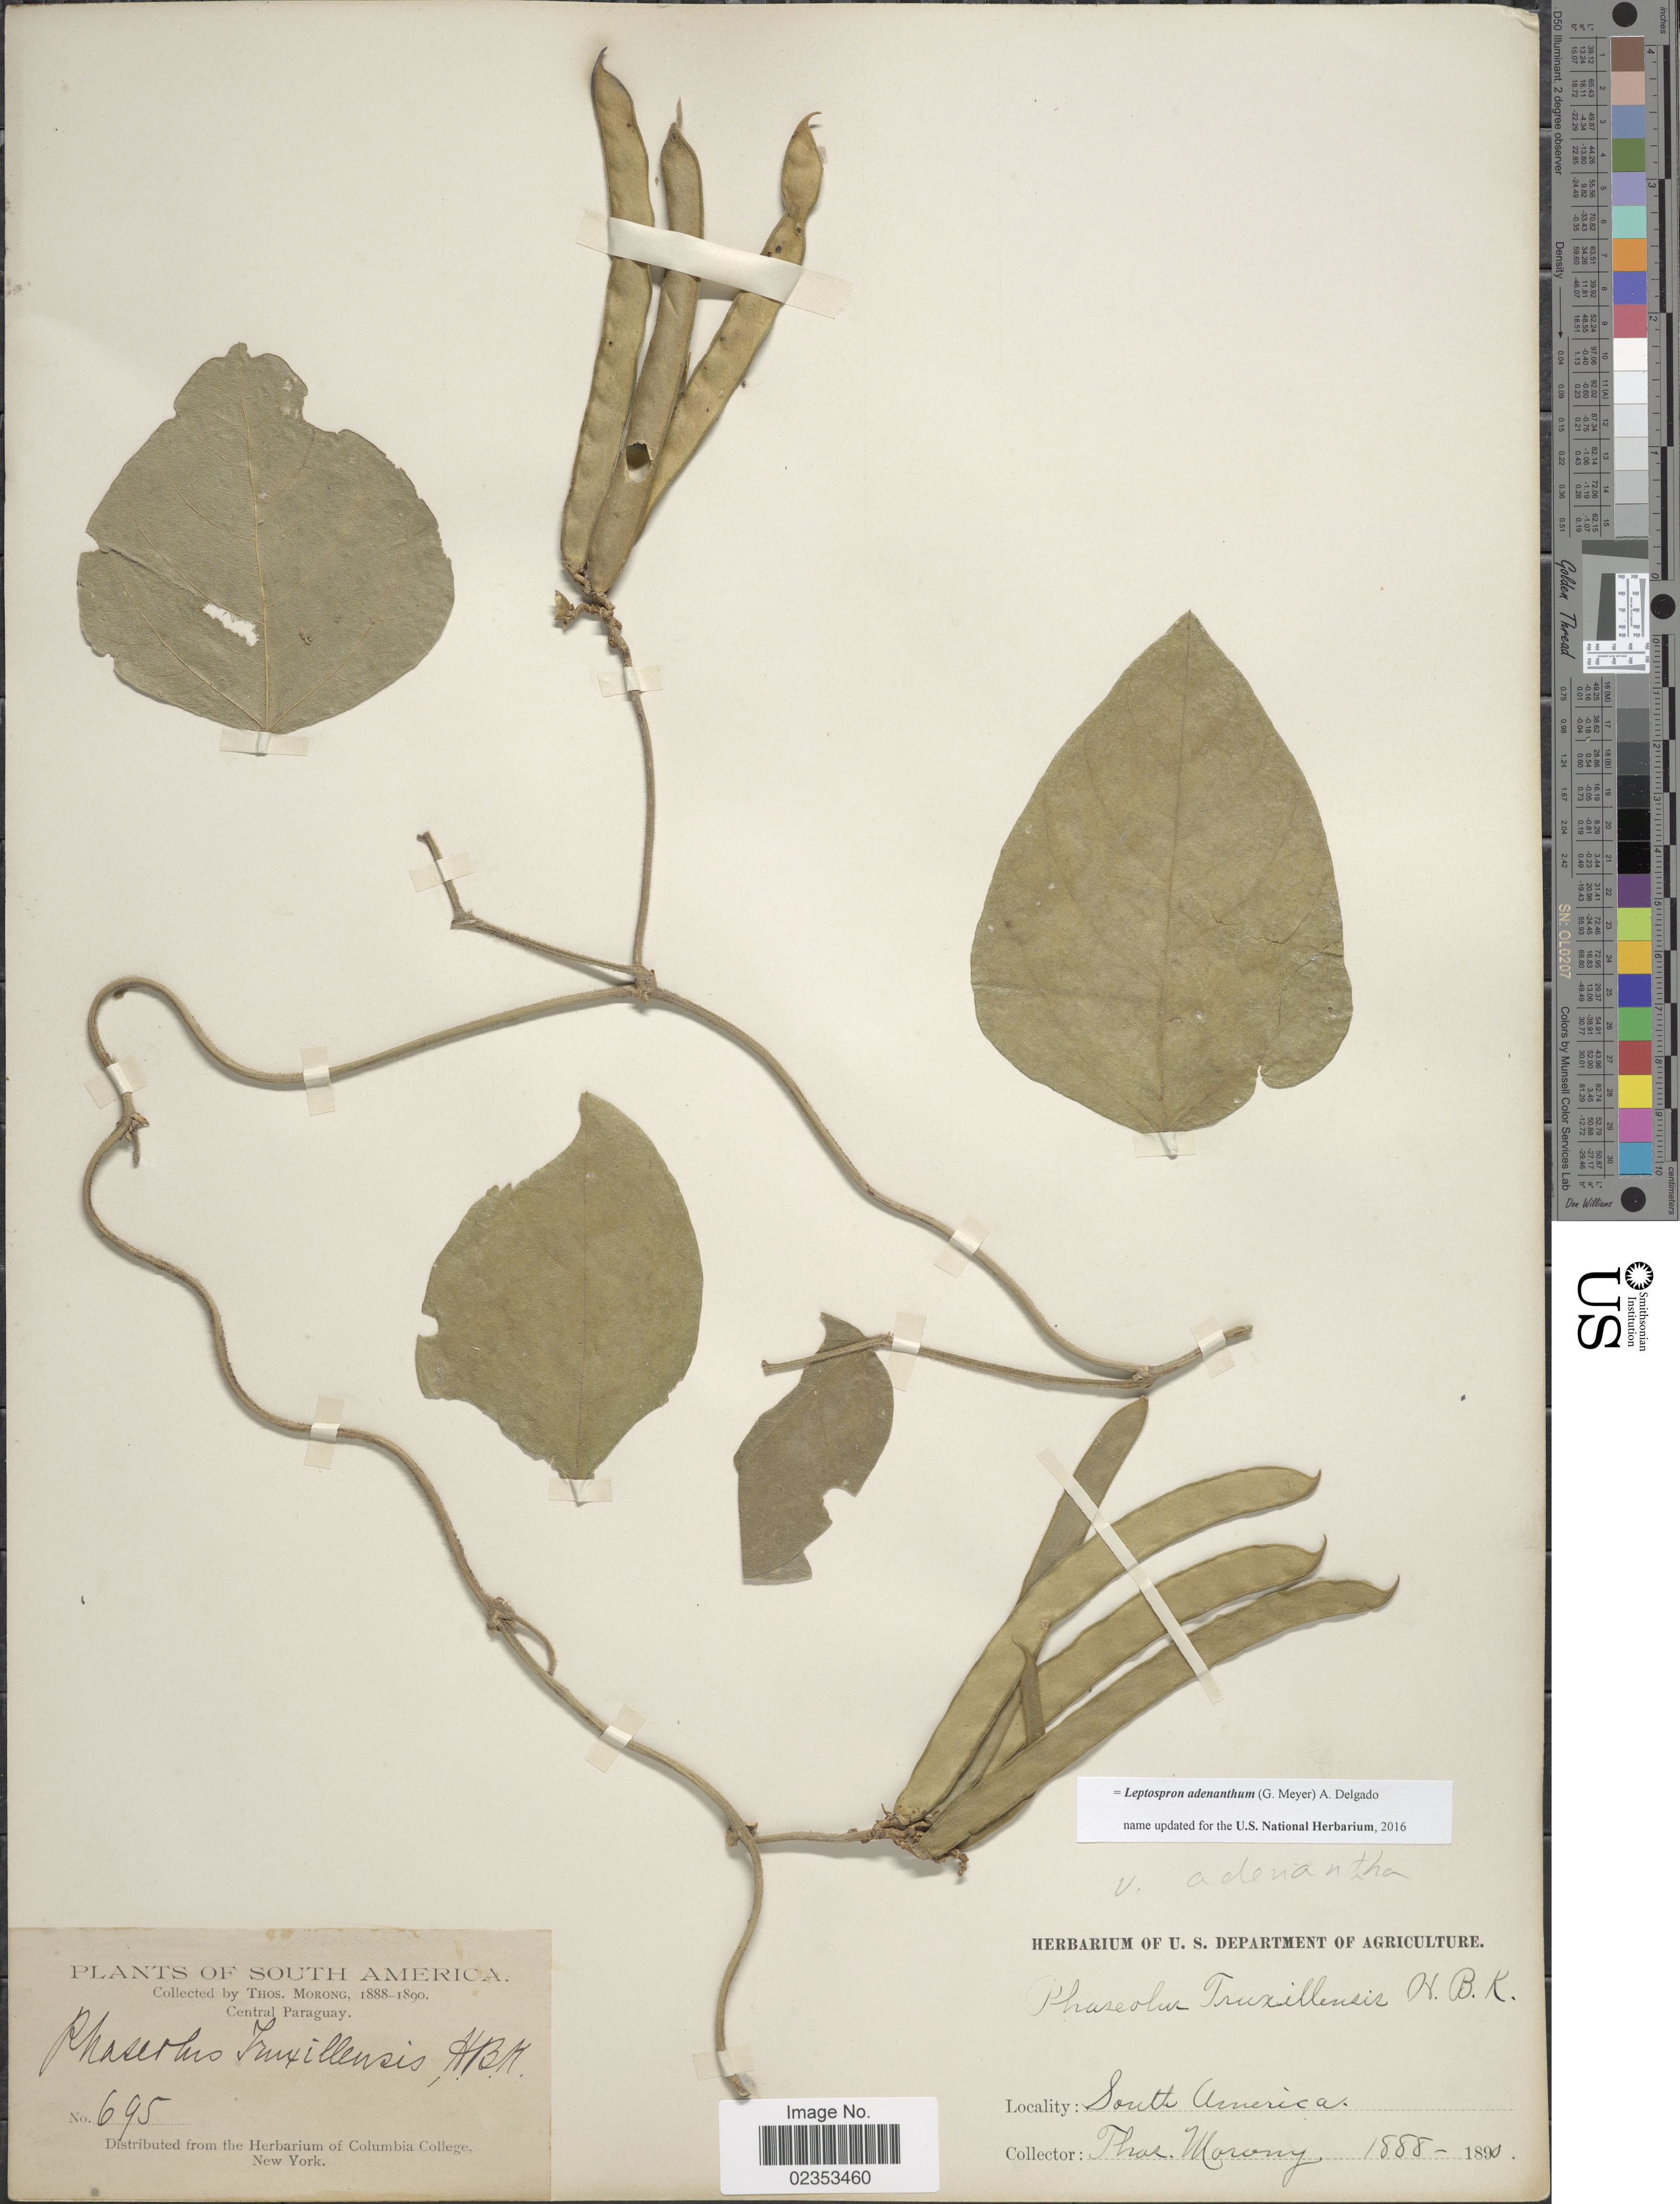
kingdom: Plantae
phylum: Tracheophyta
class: Magnoliopsida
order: Fabales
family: Fabaceae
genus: Leptospron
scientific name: Leptospron adenanthum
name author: (G. Mey.) A. Delgado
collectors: ex herb. T. Morong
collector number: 695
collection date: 1888/1890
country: Paraguay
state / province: Central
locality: Central Paraguay